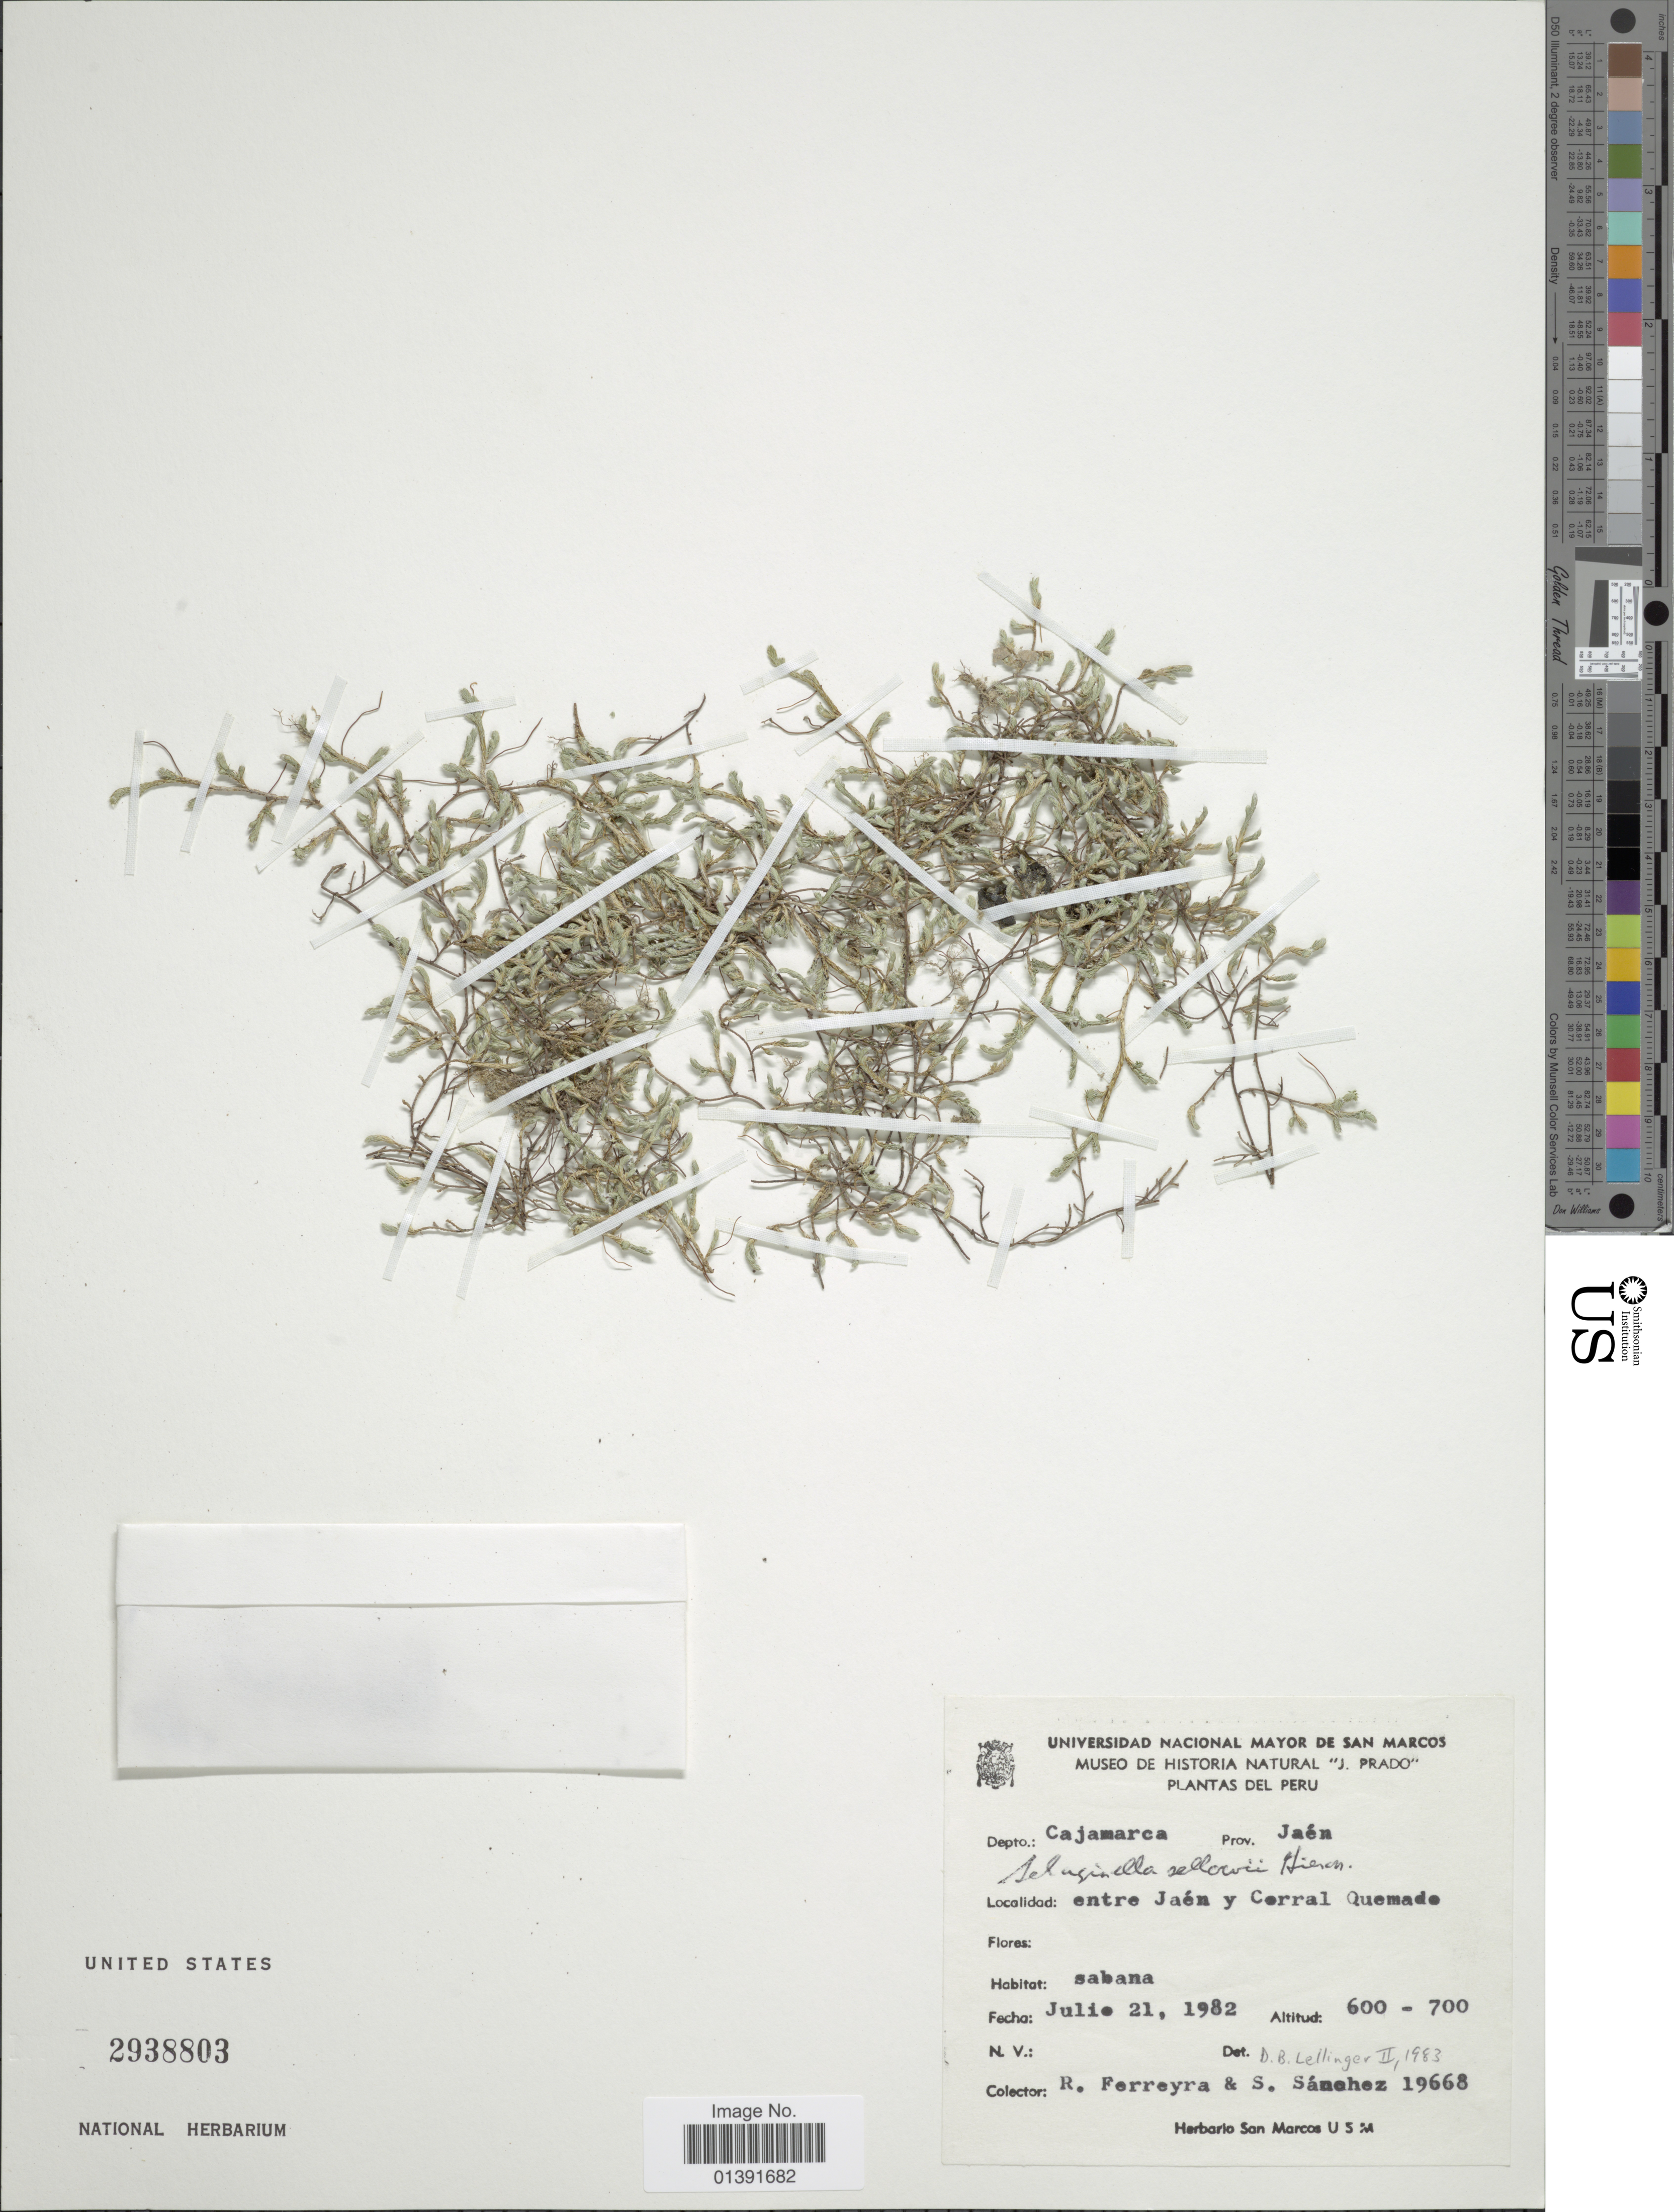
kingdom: Plantae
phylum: Tracheophyta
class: Lycopodiopsida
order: Selaginellales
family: Selaginellaceae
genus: Selaginella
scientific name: Selaginella sellowii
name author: Hieron.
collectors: R. A. Ferreyra & S. Sanchez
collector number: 19668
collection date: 1982-07-21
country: Peru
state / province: Cajamarca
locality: Prov. Jaén, entre Jaén y Cerral Quemade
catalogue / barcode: US 2938803